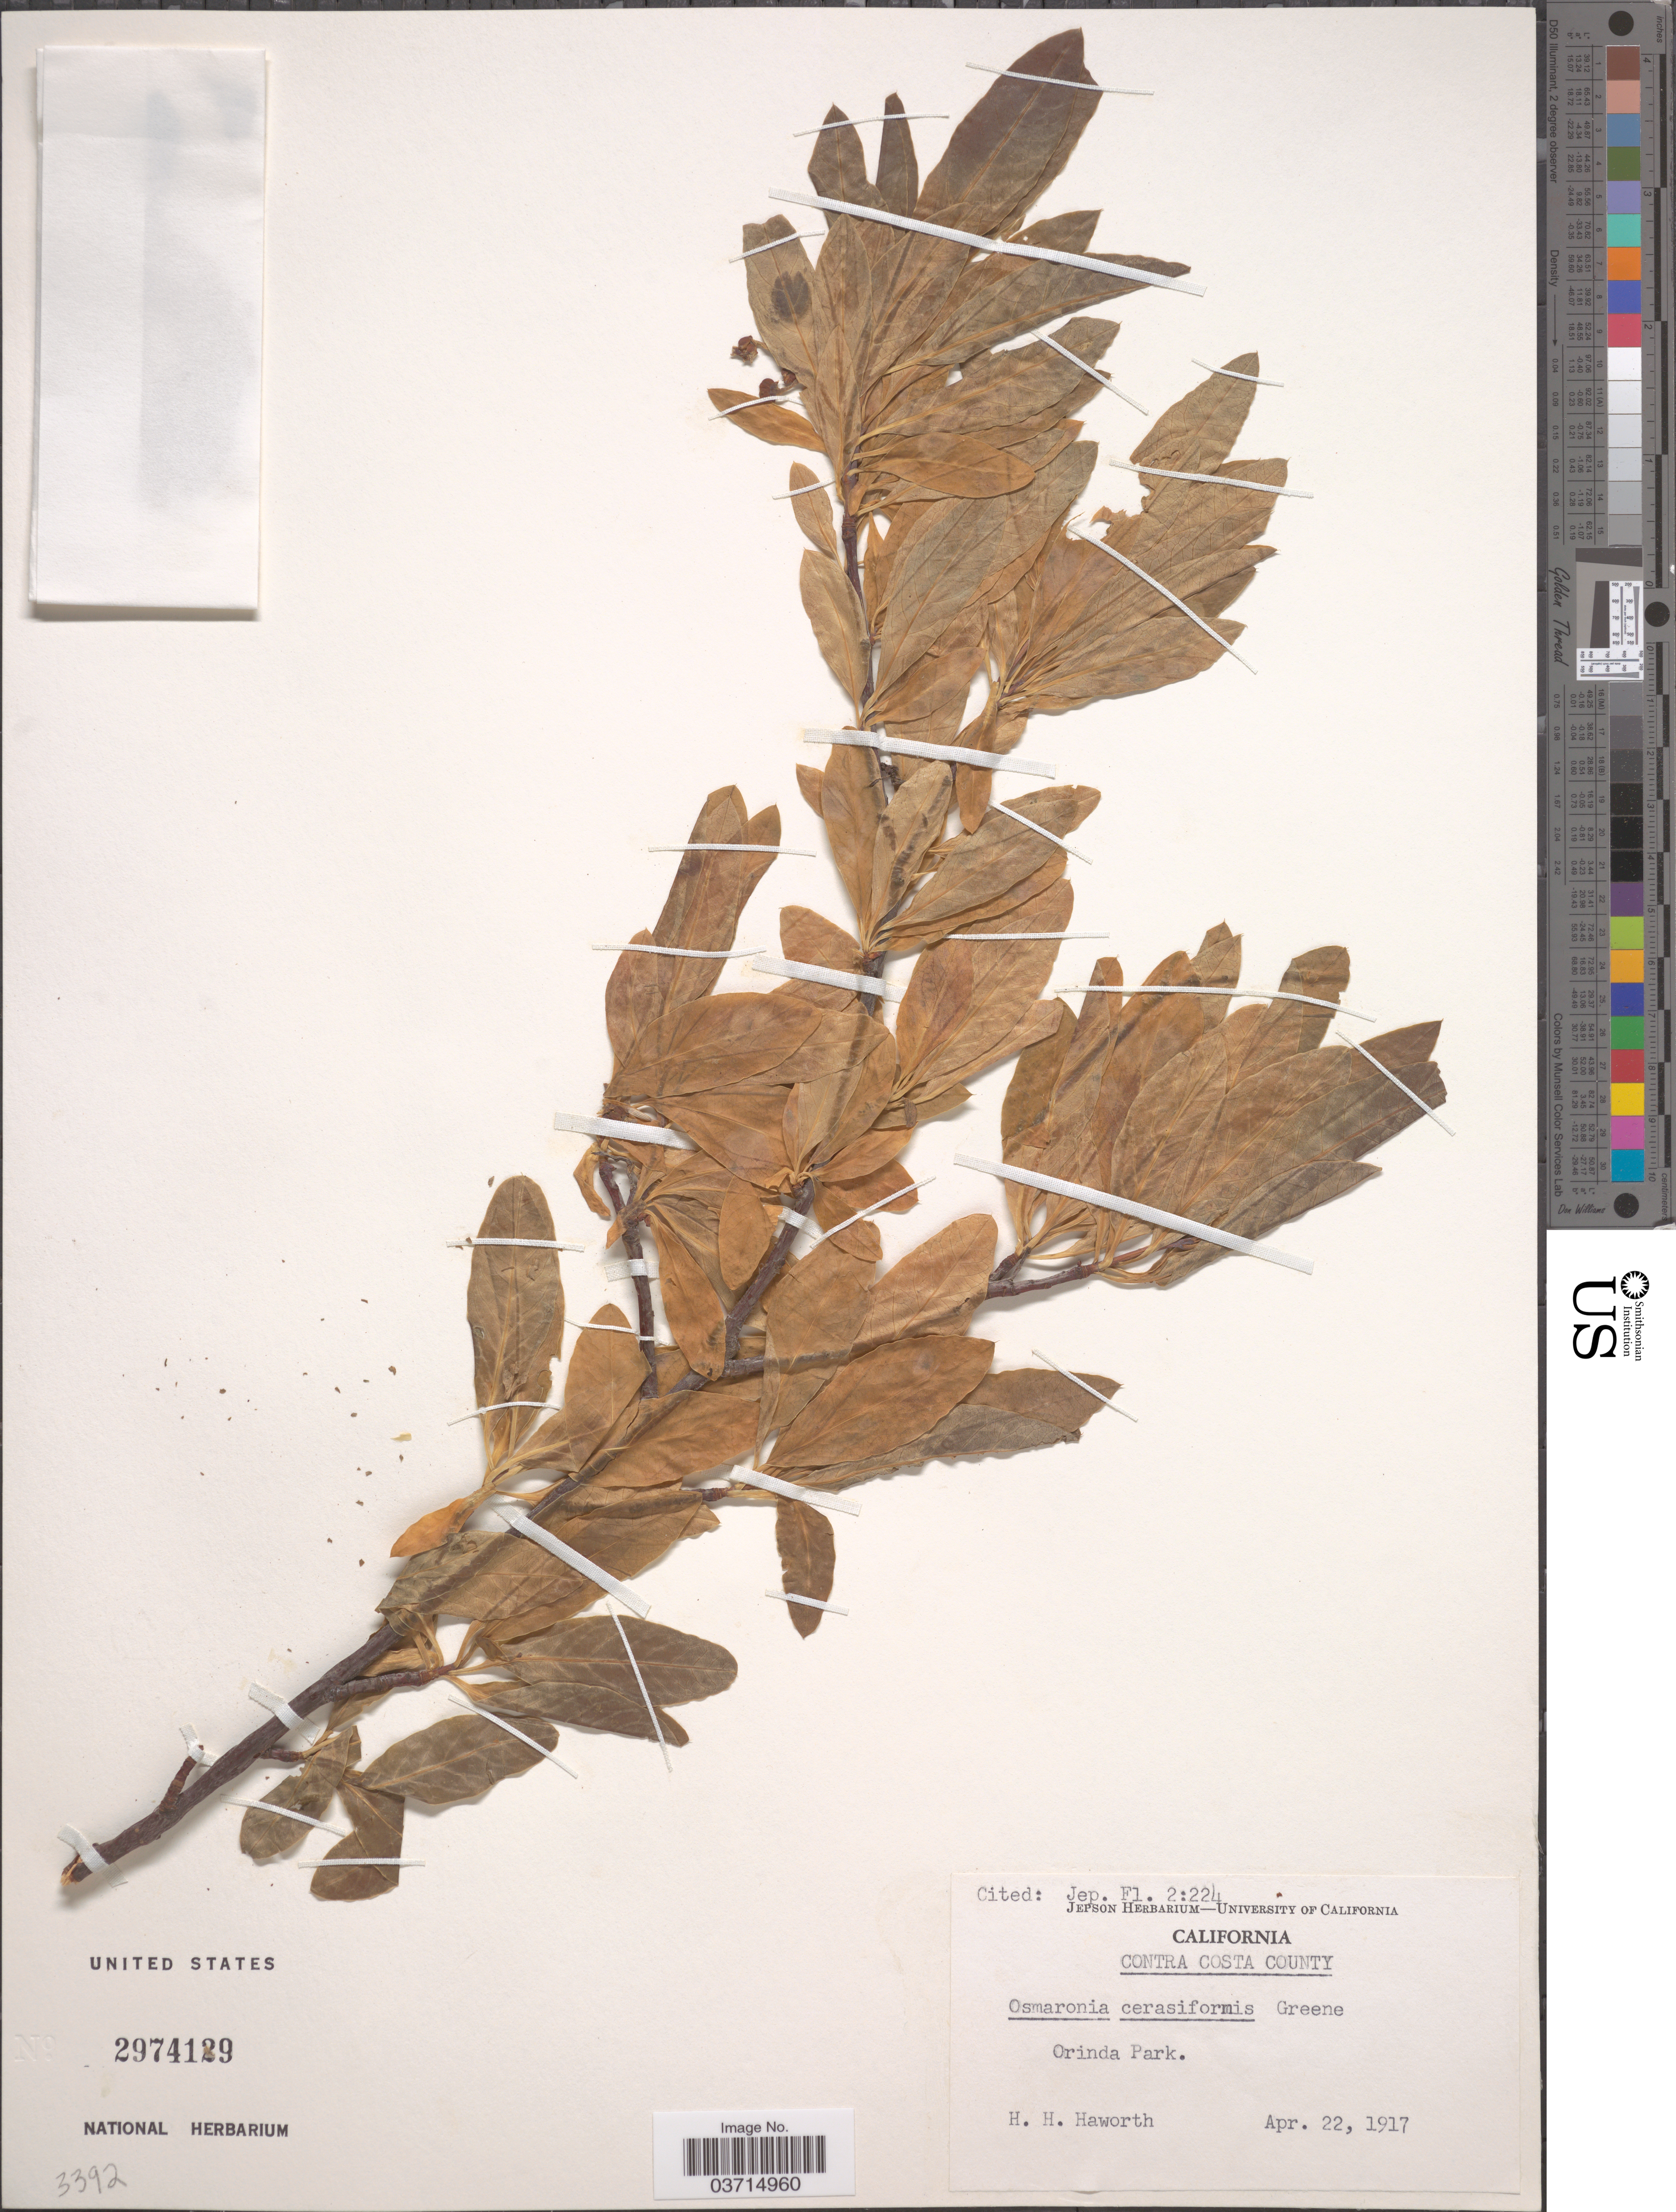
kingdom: Plantae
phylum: Tracheophyta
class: Magnoliopsida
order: Rosales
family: Rosaceae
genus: Oemleria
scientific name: Oemleria cerasiformis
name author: (Torr. & A. Gray ex Hook. & Arn.) J.W. Landon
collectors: H. Haworth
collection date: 1917-04-22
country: United States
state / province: California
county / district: Contra Costa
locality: Contra Costa County. Orinda Park.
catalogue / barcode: US 2974129